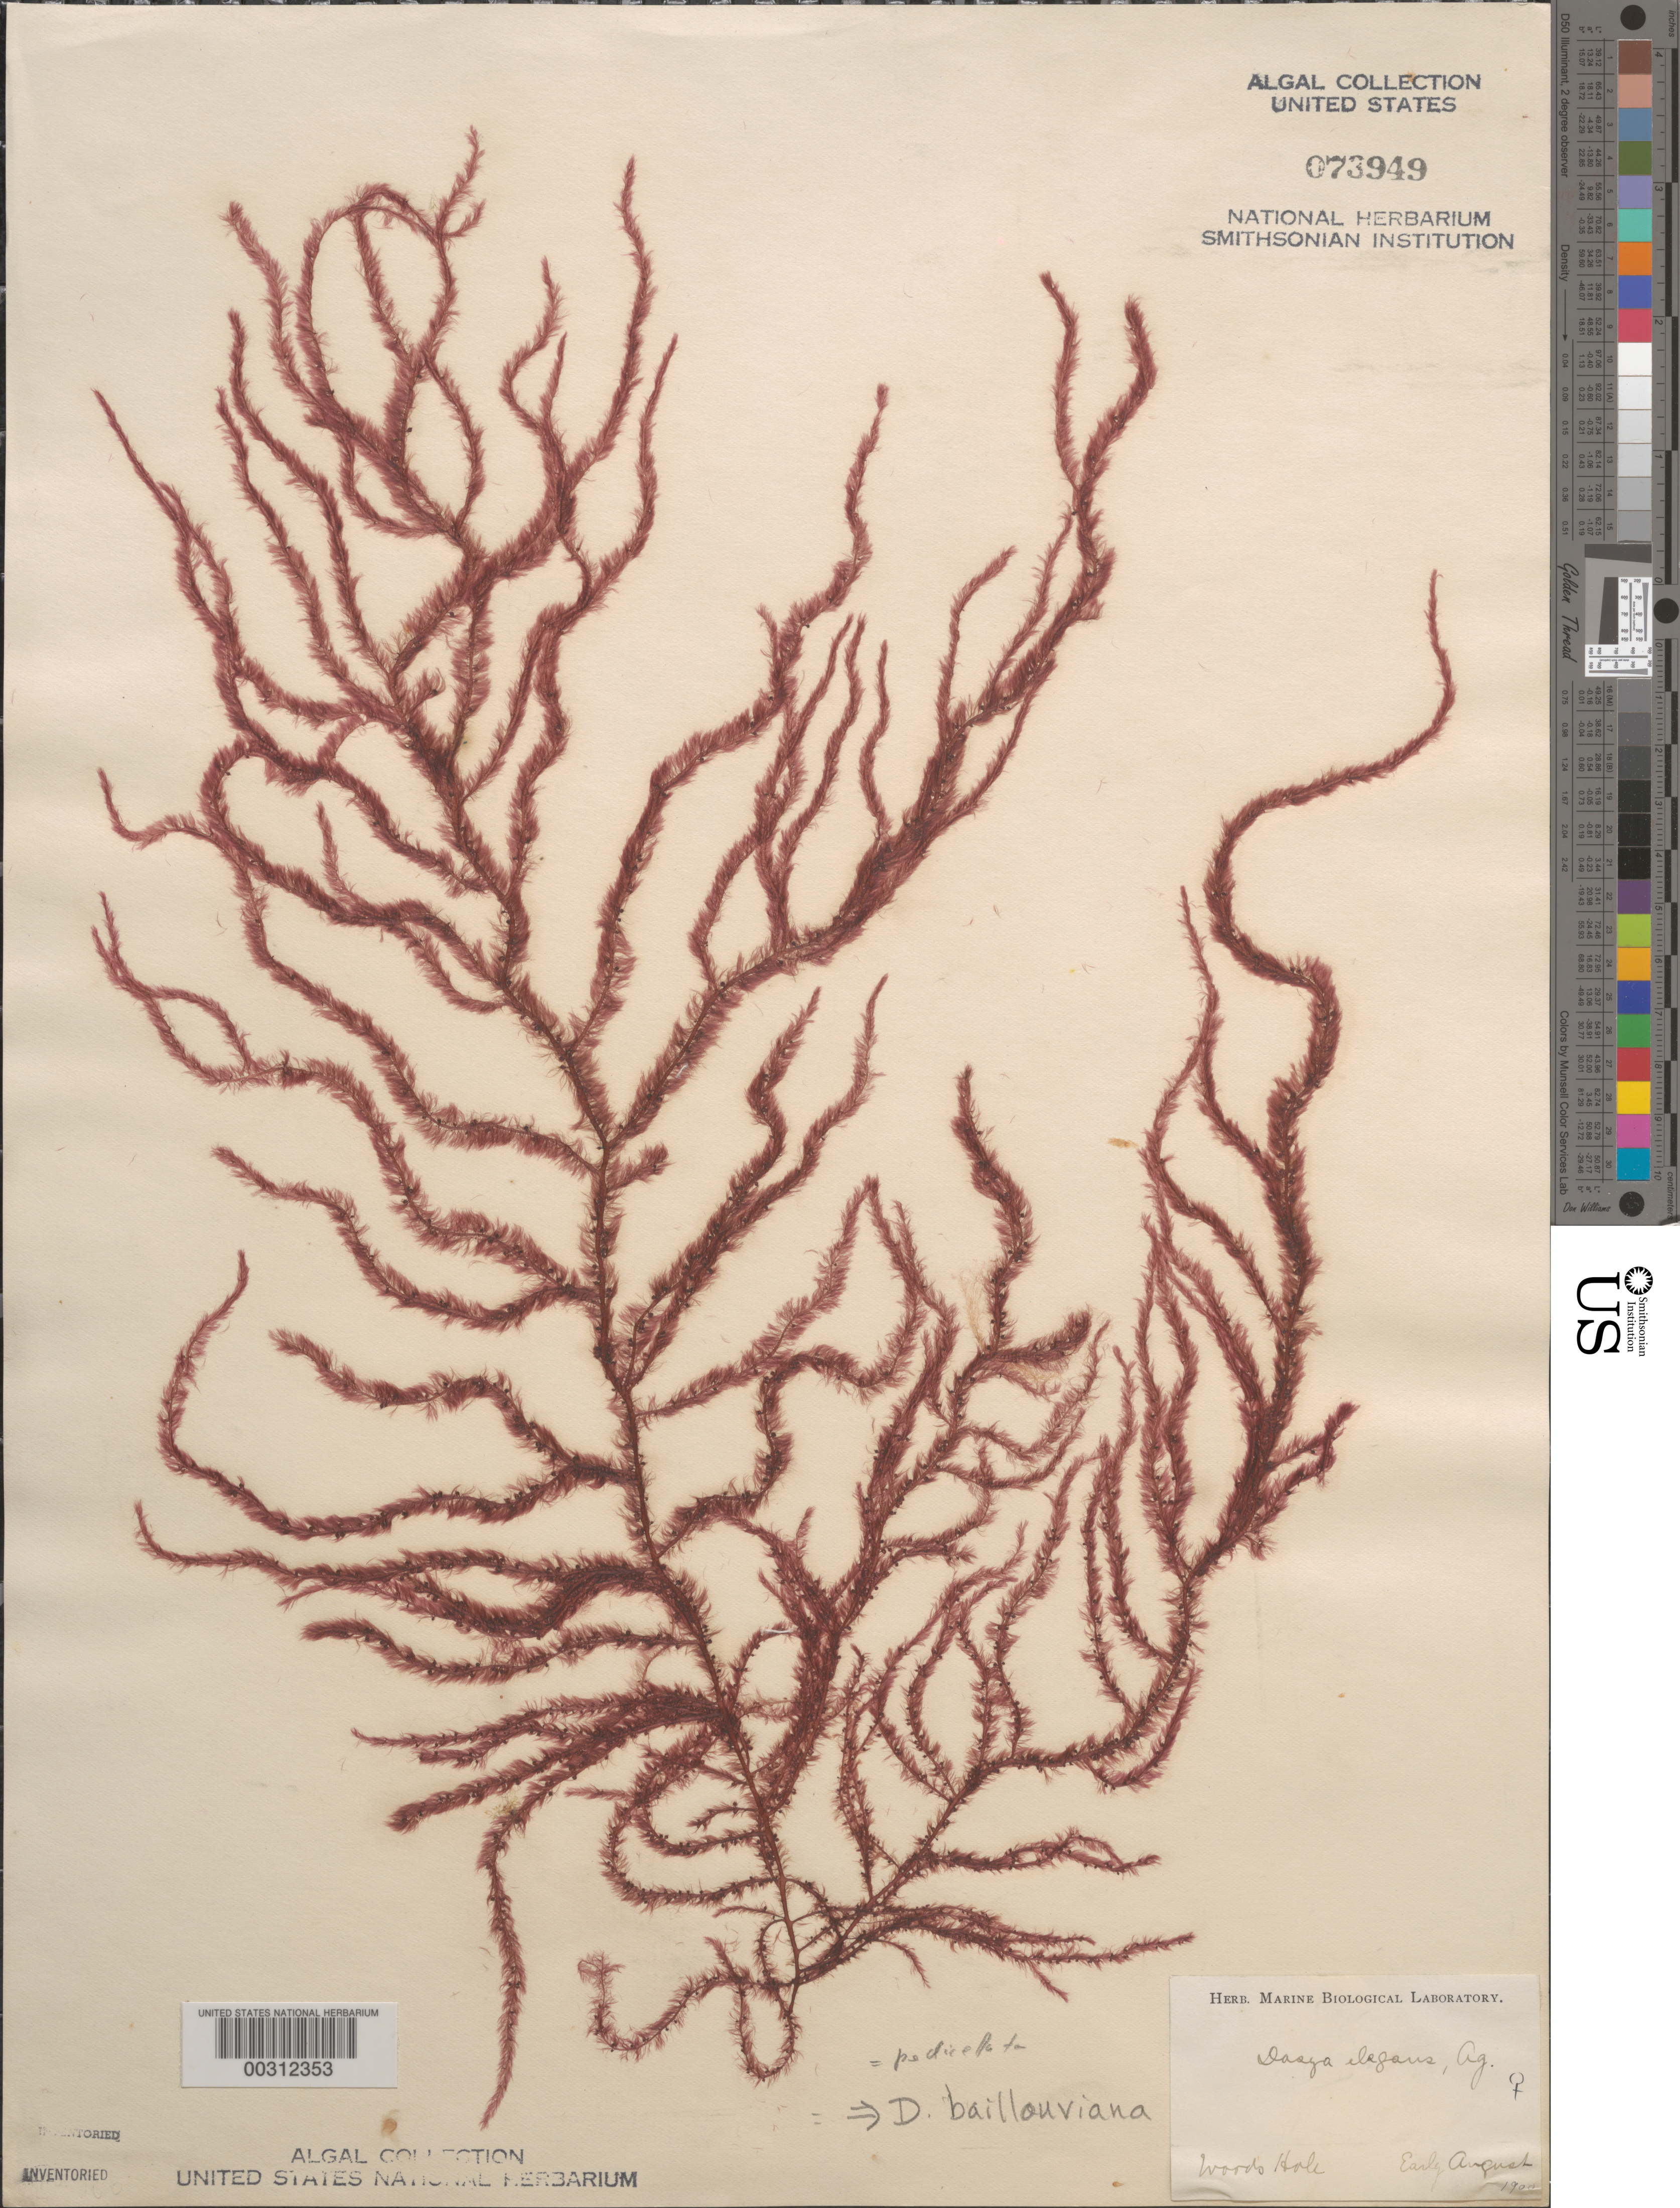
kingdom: Plantae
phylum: Rhodophyta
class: Florideophyceae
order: Ceramiales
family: Dasyaceae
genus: Dasya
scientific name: Dasya pedicellata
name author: (C. Agardh) C. Agardh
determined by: Algae name updating Project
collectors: Marine Biological Lab (Herb.)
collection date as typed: Aug 1900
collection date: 1900-08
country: United States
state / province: Massachusetts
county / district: Barnstable County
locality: Woods Hole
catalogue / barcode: US 73949